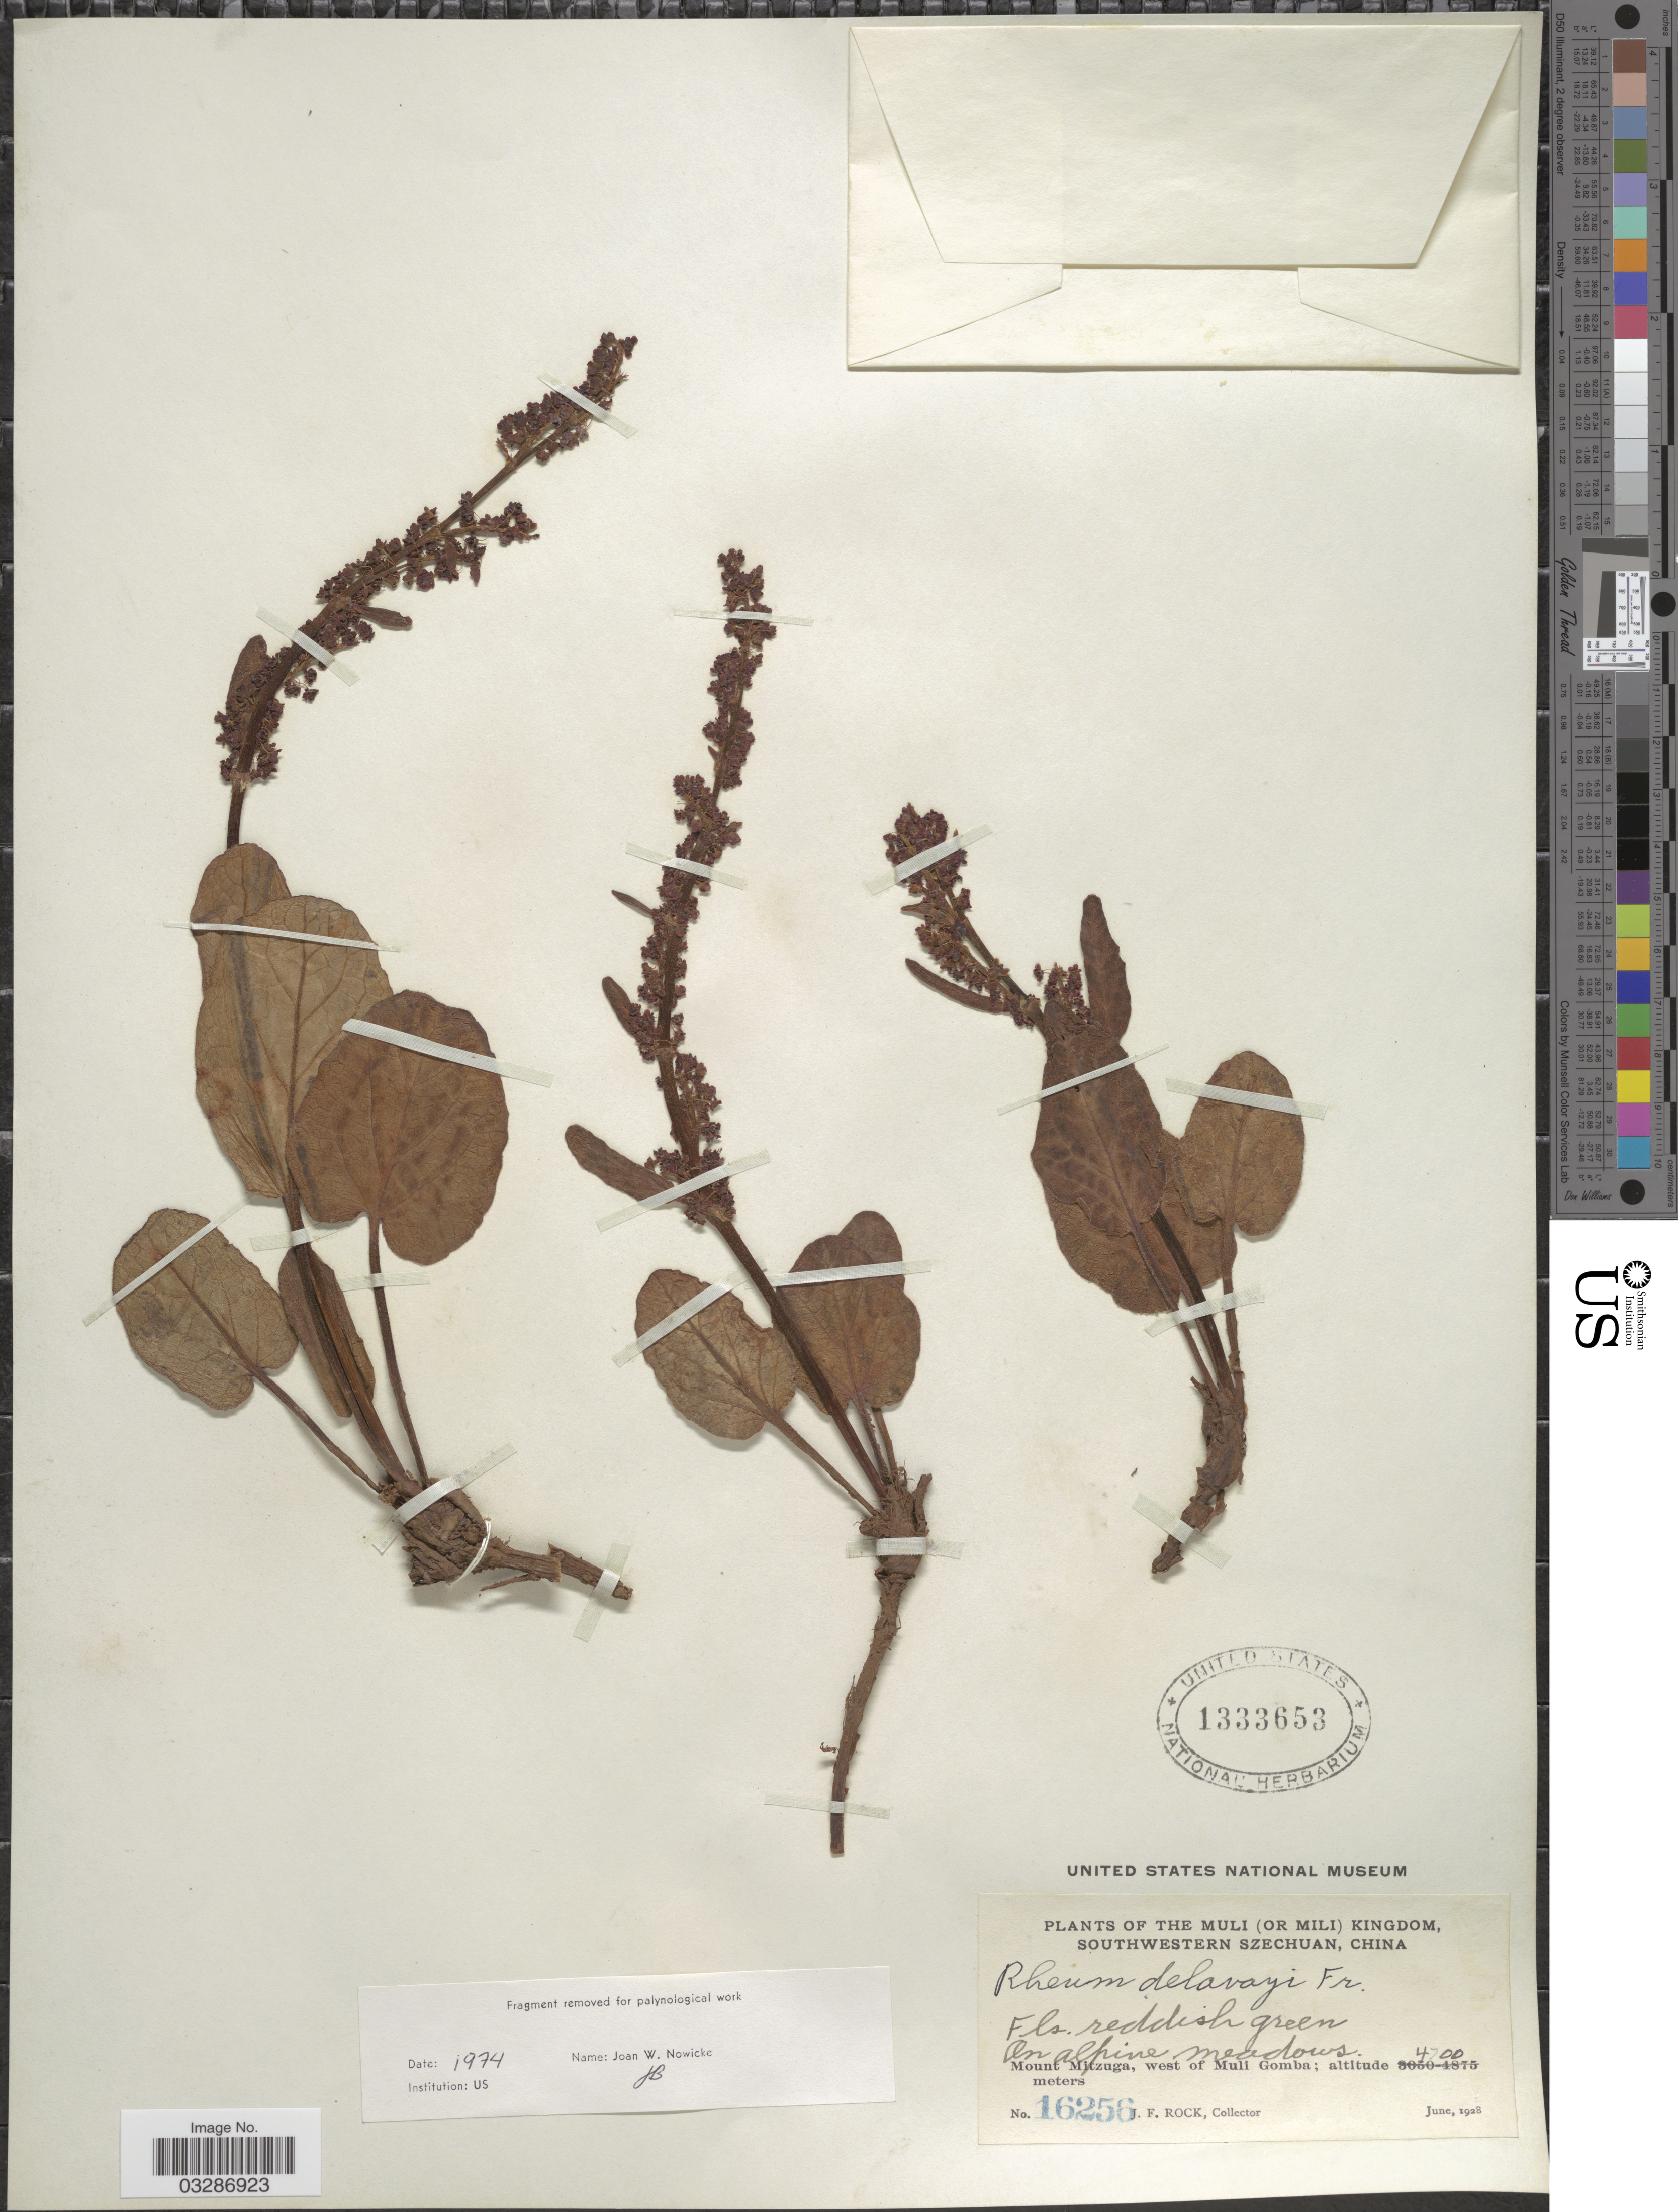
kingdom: Plantae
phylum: Tracheophyta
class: Magnoliopsida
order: Caryophyllales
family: Polygonaceae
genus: Rheum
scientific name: Rheum delavayi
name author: Franch.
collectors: J. Rock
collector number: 16256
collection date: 1928-06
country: China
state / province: Sichuan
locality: The Muli (or Mili) Kingdom, Southwestern Szechuan. Mount Mitzuga, west of Muli Gomba.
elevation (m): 4700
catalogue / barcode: US 1333653